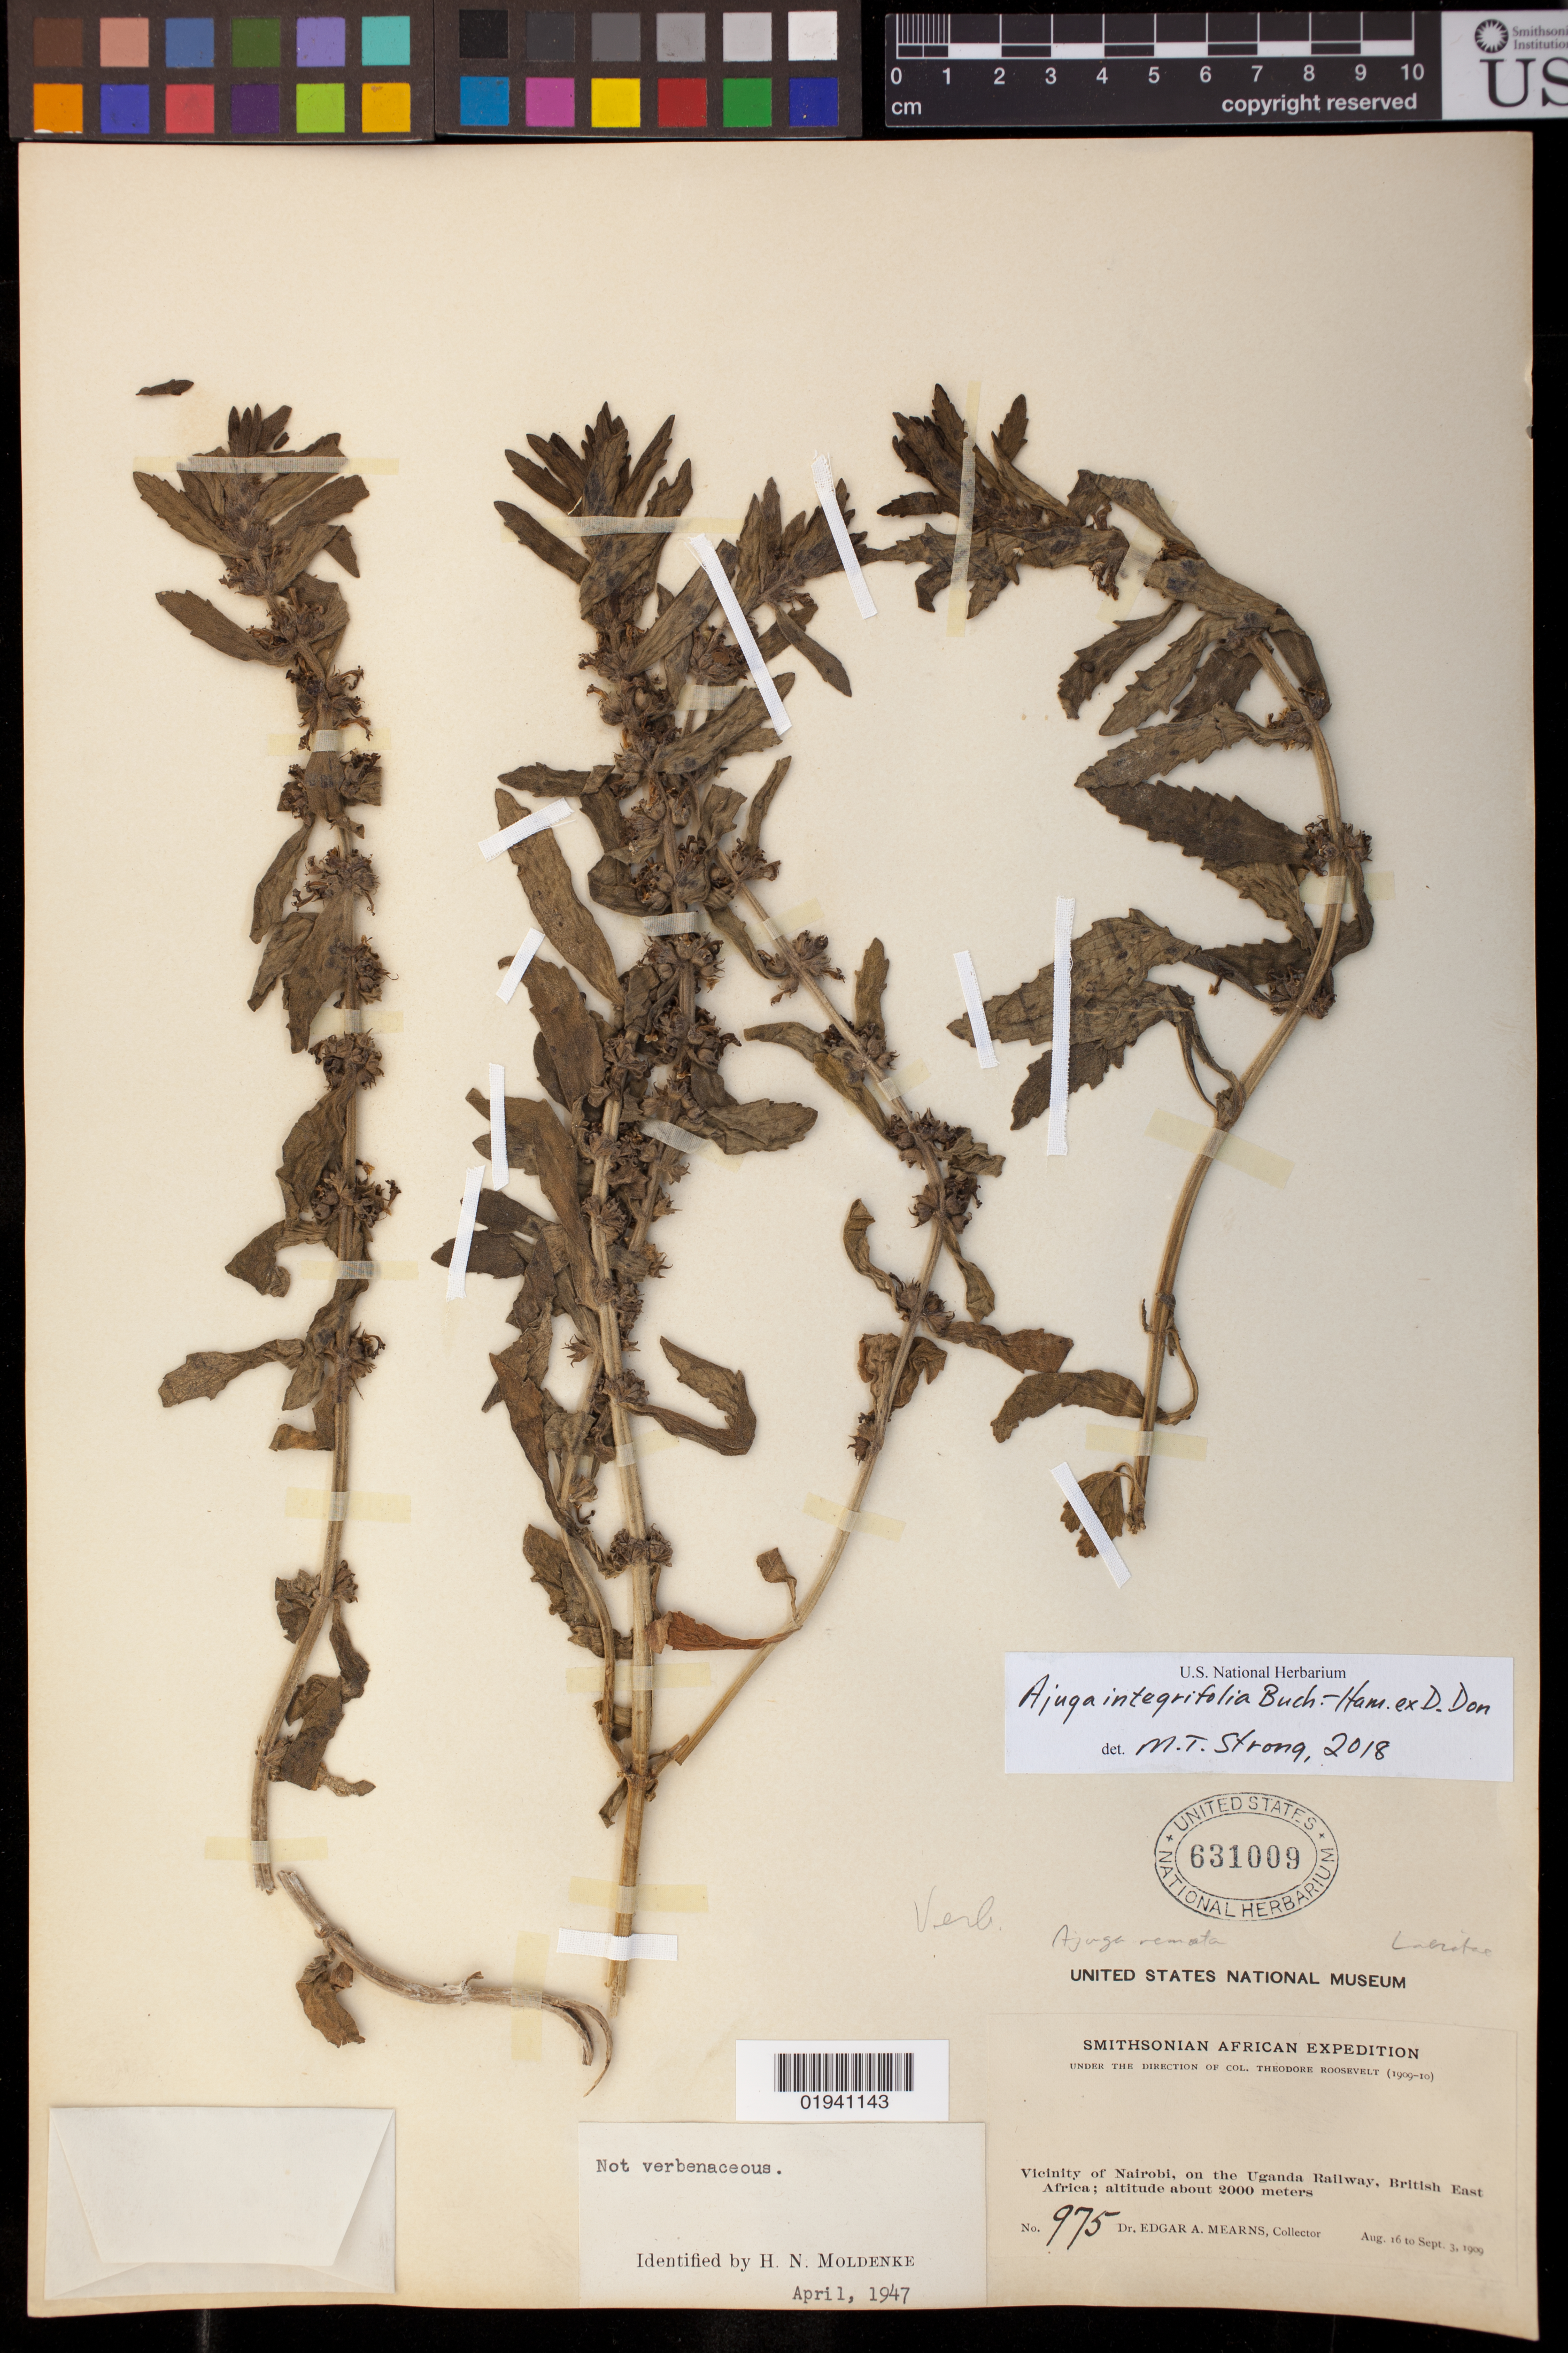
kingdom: Plantae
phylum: Tracheophyta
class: Magnoliopsida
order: Lamiales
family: Lamiaceae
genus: Ajuga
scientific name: Ajuga integrifolia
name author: Buch.-Ham. ex D. Don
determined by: Strong, M. T., (US), Smithsonian Institution - National Museum of Natural History (UNITED STATES)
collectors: E. A. Mearns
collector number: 975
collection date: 1909-08-16/1909-09-03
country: Kenya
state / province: Nairobi Area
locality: Vicinity of Nairobi, on the Uganda Railway, British East Africa.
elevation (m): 2000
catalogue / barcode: US 631009